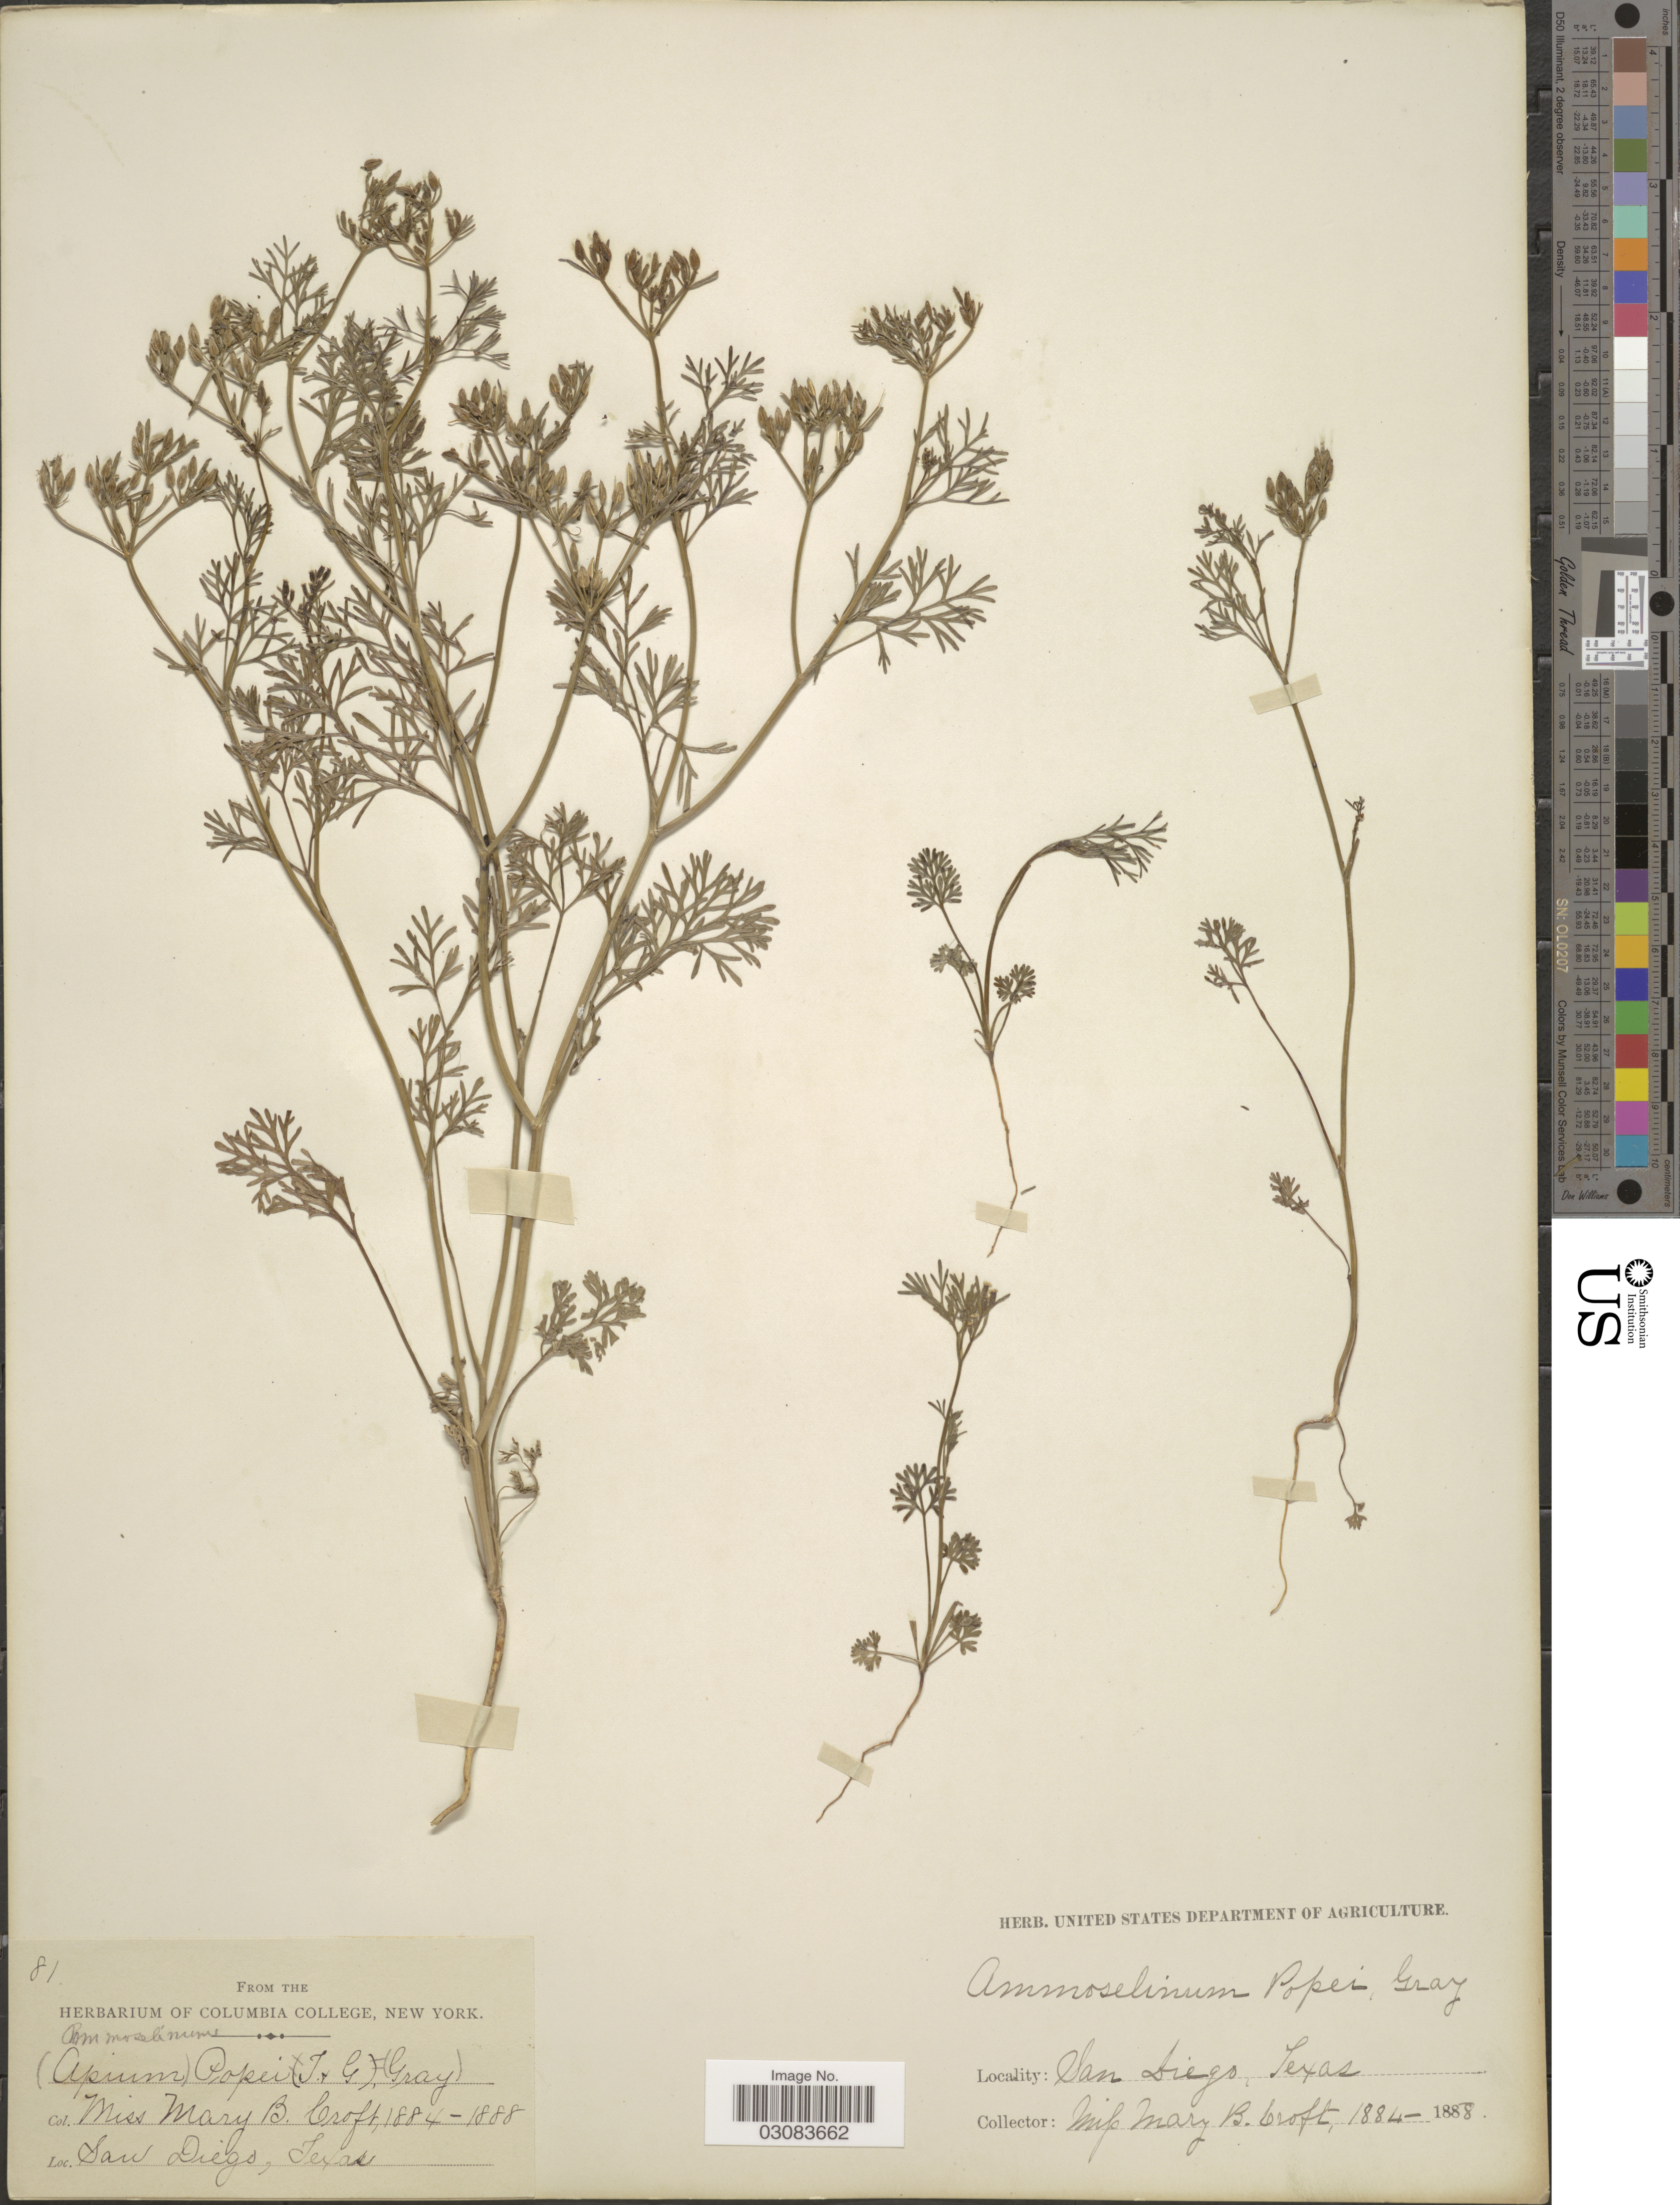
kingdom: Plantae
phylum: Tracheophyta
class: Magnoliopsida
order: Apiales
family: Apiaceae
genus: Ammoselinum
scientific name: Ammoselinum popei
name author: Torr. & A. Gray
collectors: M. Croft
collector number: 81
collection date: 1884/1888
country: United States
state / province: Texas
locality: San Diego.